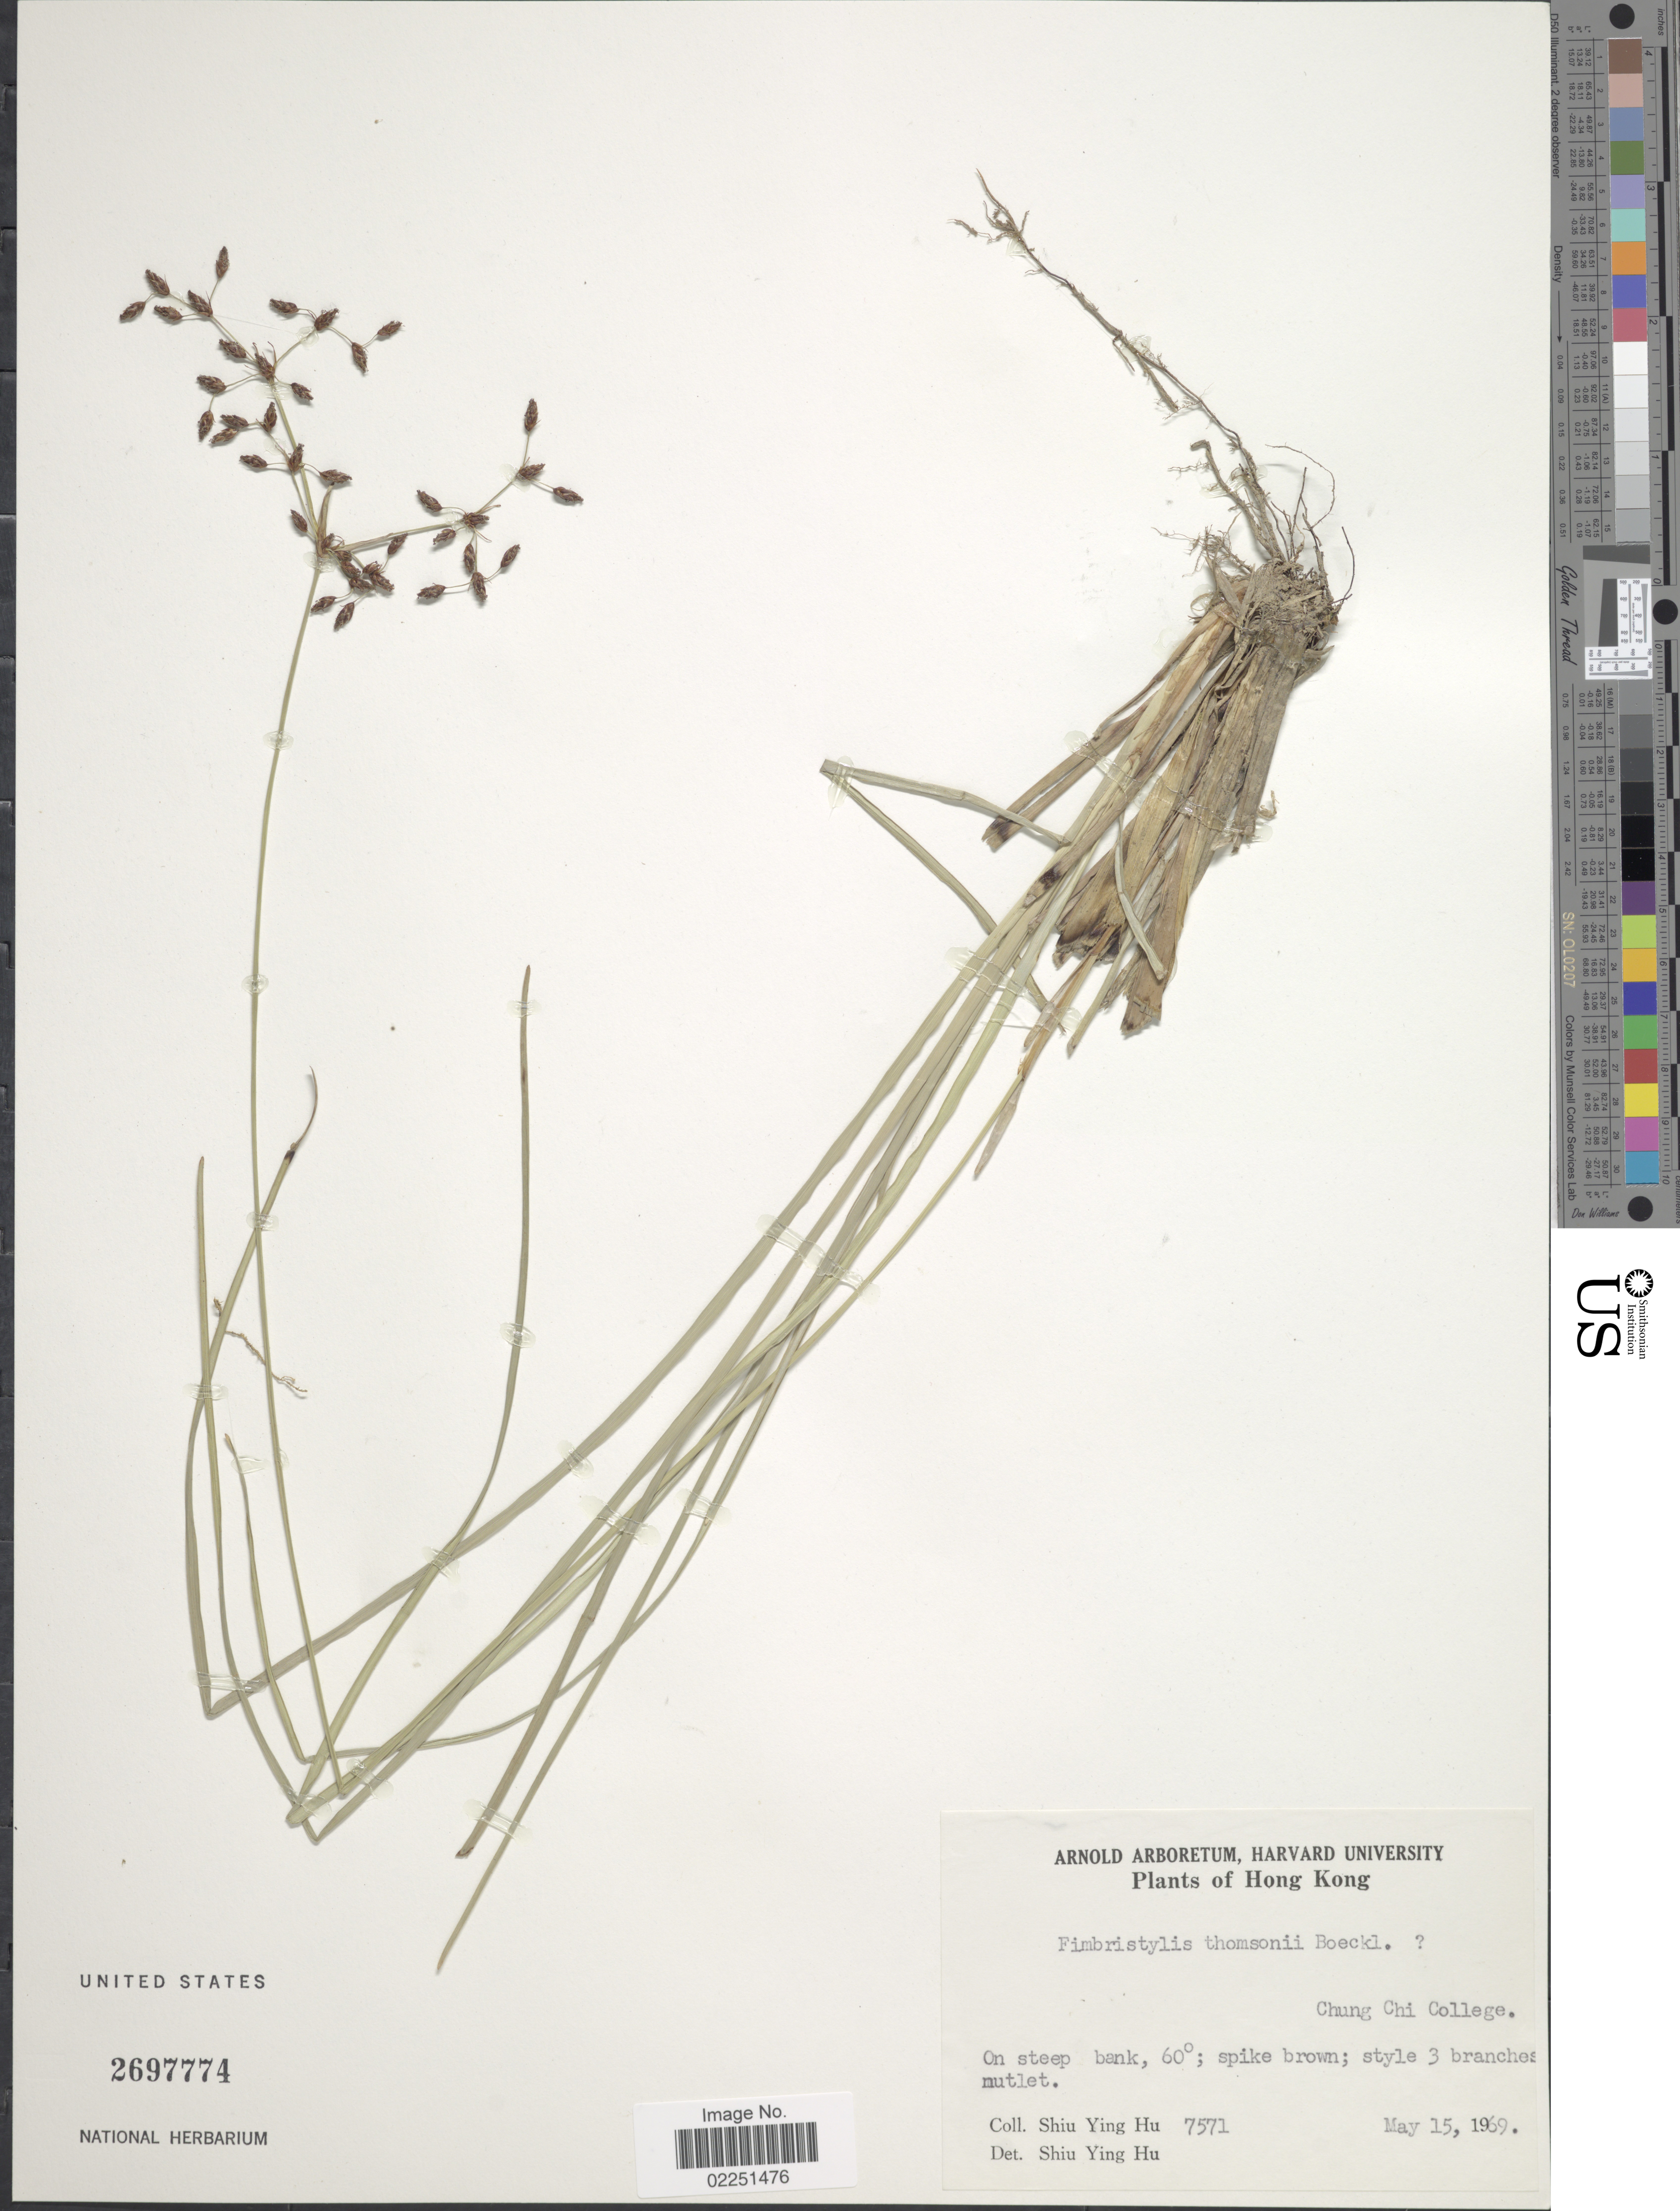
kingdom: Plantae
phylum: Tracheophyta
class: Liliopsida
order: Poales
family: Cyperaceae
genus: Fimbristylis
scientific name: Fimbristylis thomsonii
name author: Boeckeler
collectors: S. Y. Hu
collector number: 7571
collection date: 1969-05-15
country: China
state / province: Hong Kong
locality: Chung Chi College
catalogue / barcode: US 2697774